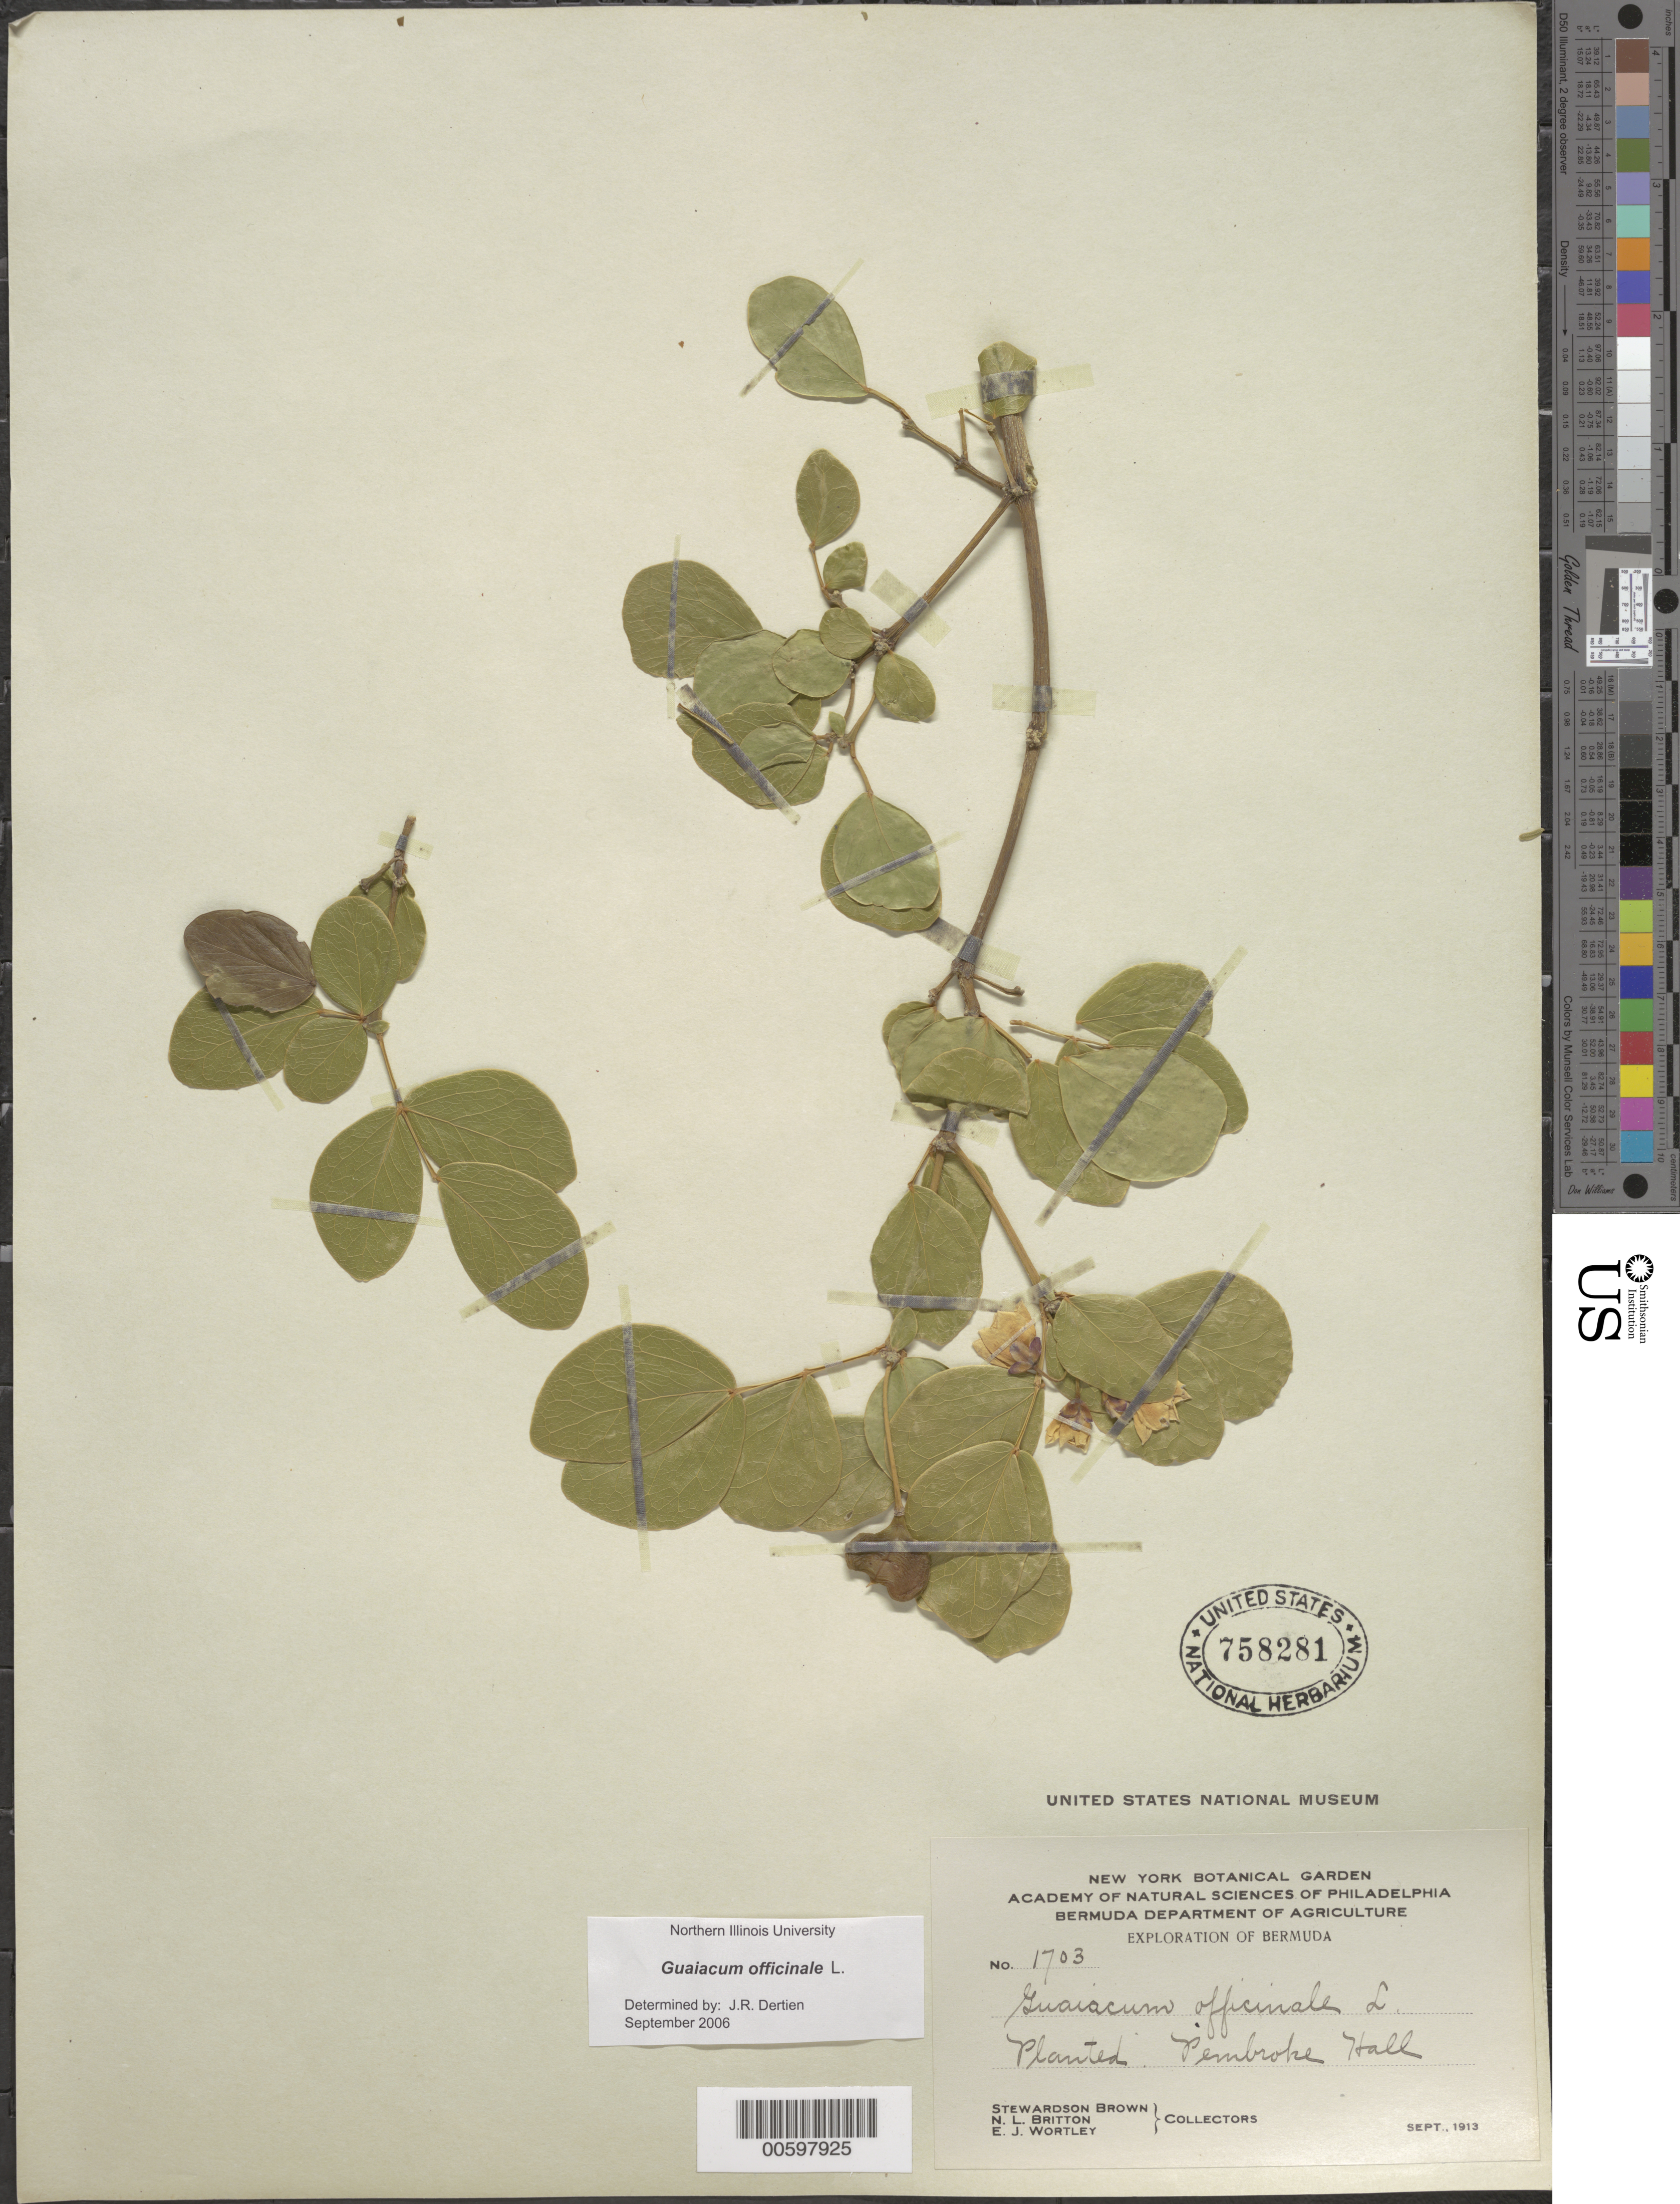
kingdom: Plantae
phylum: Tracheophyta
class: Magnoliopsida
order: Zygophyllales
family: Zygophyllaceae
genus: Guaiacum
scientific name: Guaiacum officinale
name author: L.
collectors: S. Brown, N. Britton & E. Wortley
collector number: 1703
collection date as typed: Sep 1913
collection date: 1913-09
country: Bermuda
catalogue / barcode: US 758281